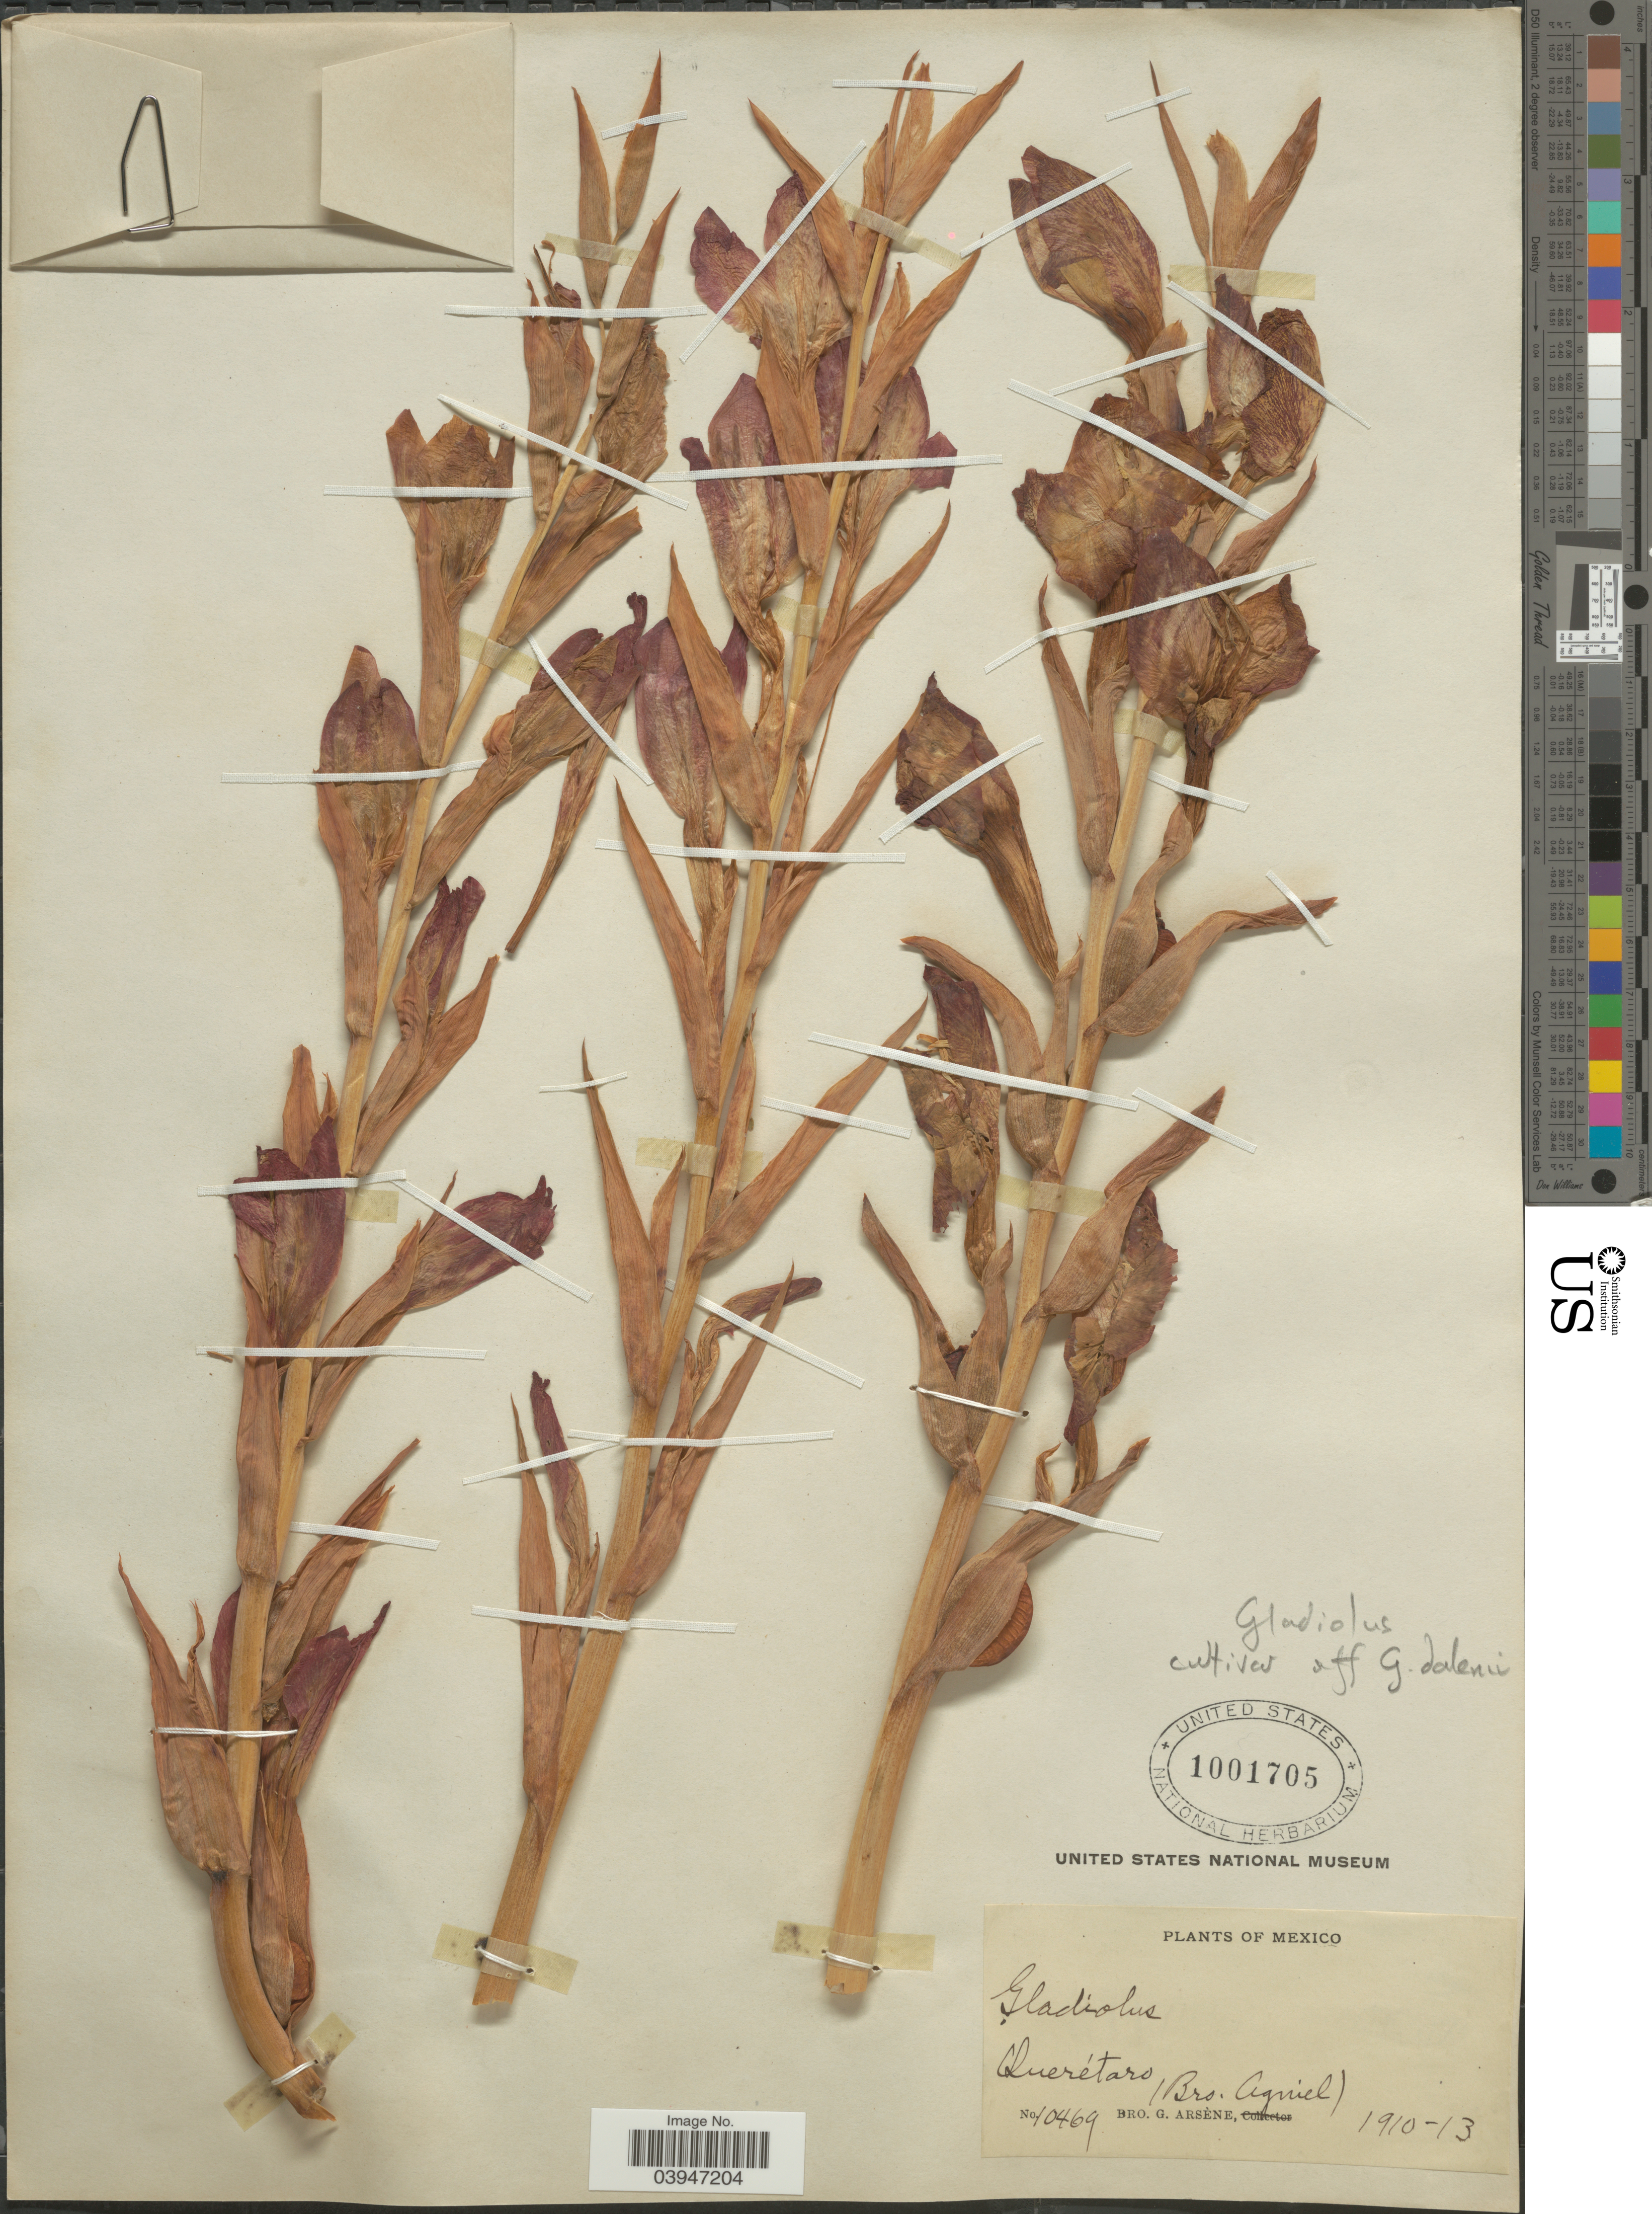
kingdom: Plantae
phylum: Tracheophyta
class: Liliopsida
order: Asparagales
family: Iridaceae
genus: Gladiolus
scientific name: Gladiolus sp.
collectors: Bro. G. Arsène & Bro. Agniel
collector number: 10469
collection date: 1910/1913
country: Mexico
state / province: Querétaro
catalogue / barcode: US 1001705